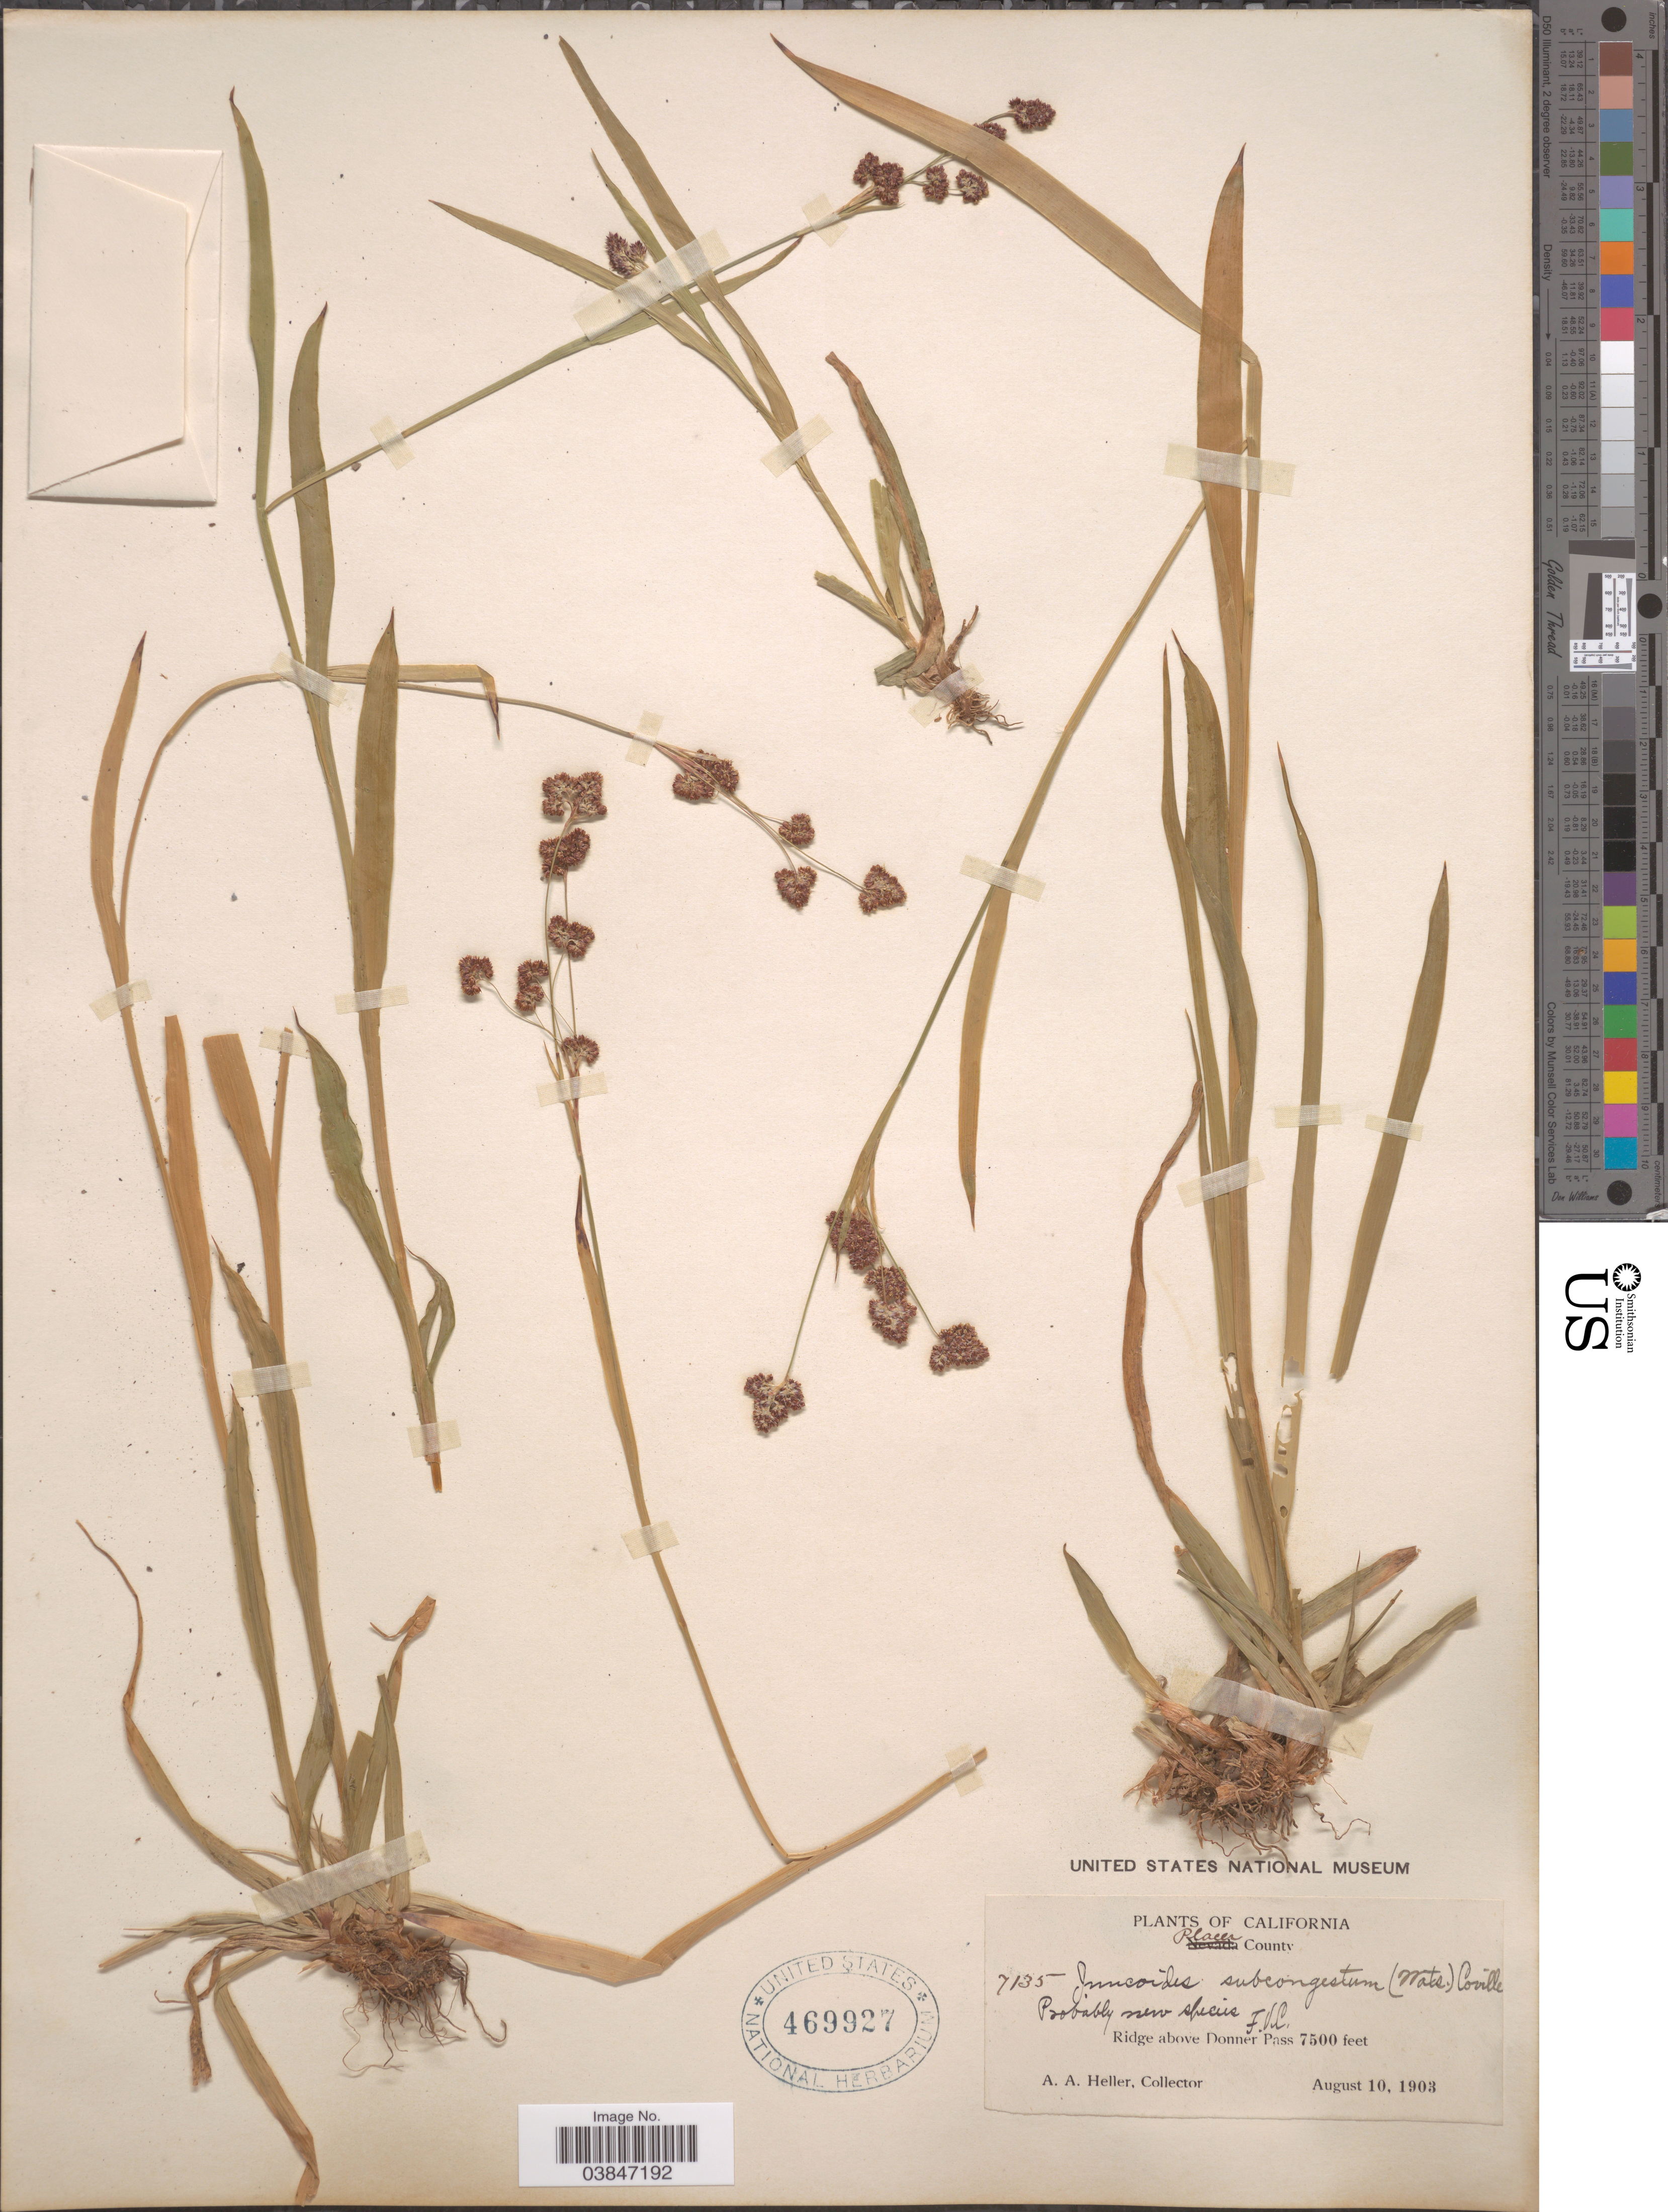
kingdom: Plantae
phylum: Tracheophyta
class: Liliopsida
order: Poales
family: Juncaceae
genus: Luzula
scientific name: Luzula subcongesta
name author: (S. Watson) Jeps.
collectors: A. A. Heller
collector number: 7135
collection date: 1903-08-10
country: United States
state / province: California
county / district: Placer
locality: Placer County. Ridge above Donner Pass.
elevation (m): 2286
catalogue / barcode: US 469927